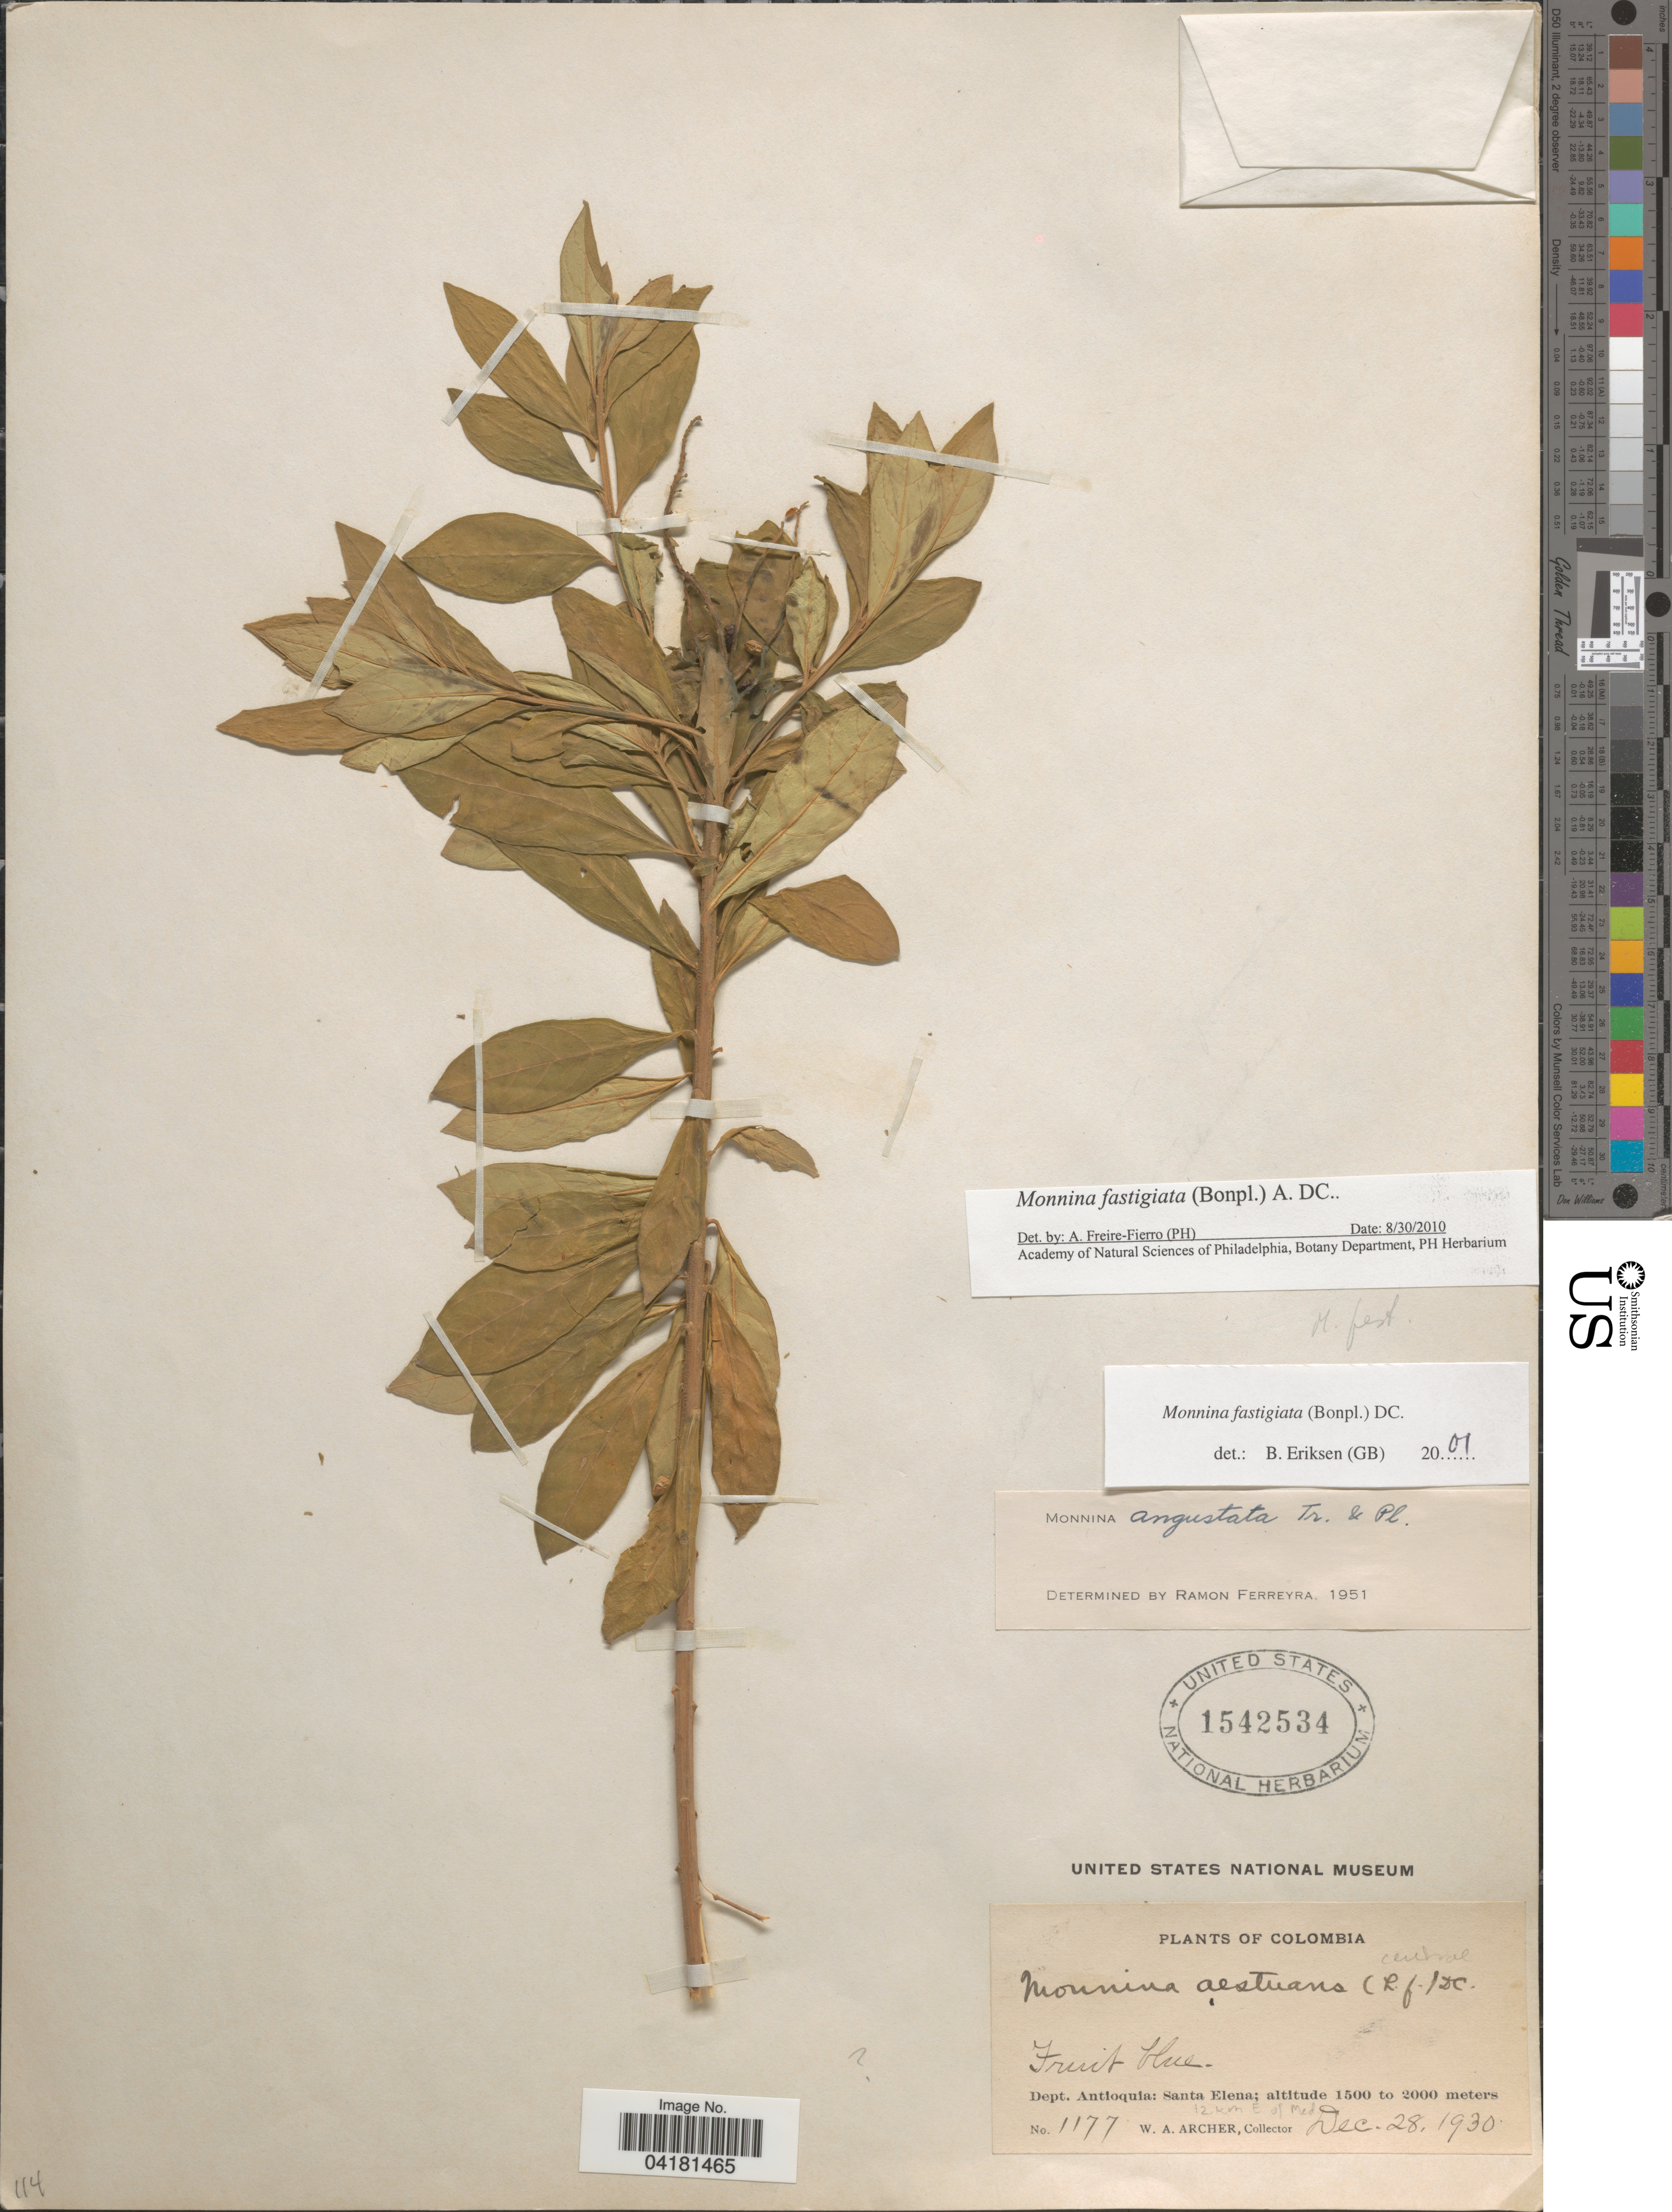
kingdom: Plantae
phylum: Tracheophyta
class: Magnoliopsida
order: Fabales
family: Polygalaceae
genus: Monnina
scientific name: Monnina fastigiata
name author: (Bonpl.) DC.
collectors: W. Archer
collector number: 1177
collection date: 1930-12-28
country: Colombia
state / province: Antioquia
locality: Dept. Antioquia: Santa Elena.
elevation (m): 1500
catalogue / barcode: US 1542534